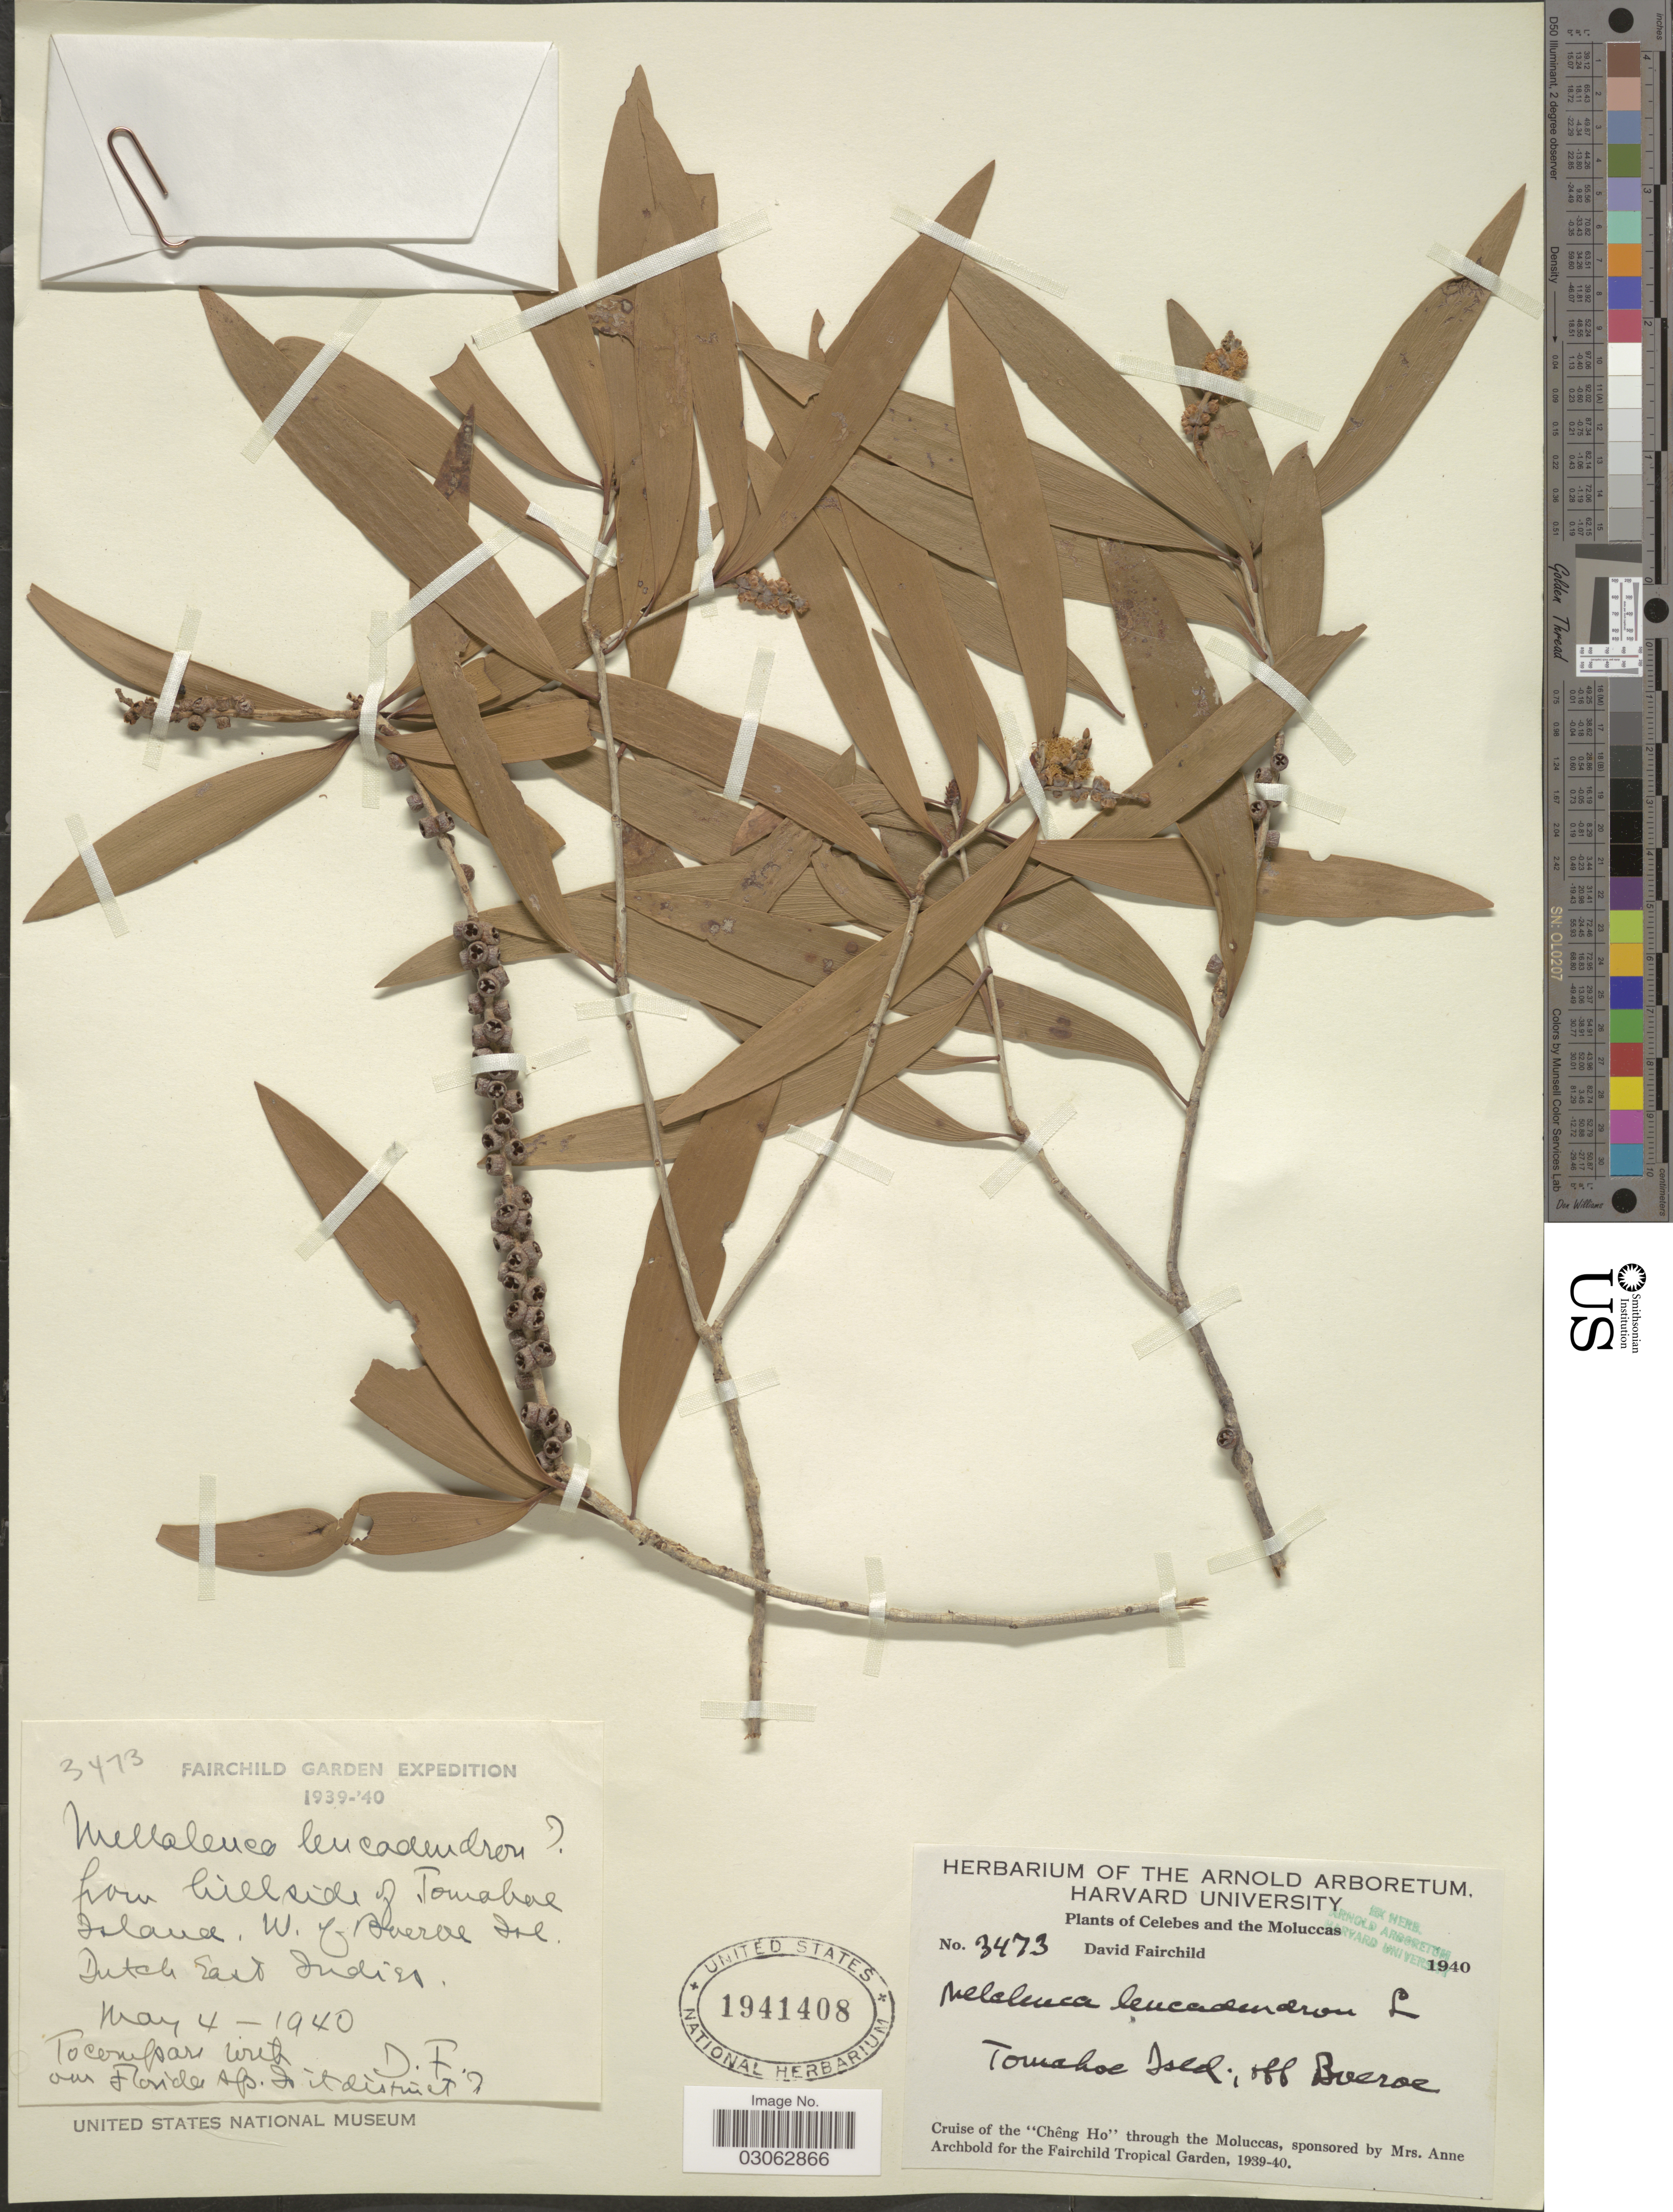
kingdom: Plantae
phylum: Tracheophyta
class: Magnoliopsida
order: Myrtales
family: Myrtaceae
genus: Melaleuca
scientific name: Melaleuca leucadendra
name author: (L.) L.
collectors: D. Fairchild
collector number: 3473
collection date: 1940-03-04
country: Indonesia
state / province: Maluku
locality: Celebes and the Moluccas. Low hillside of Tomahoe Island, W. of Bveroe Isl. Dutch East Indies.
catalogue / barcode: US 1941408